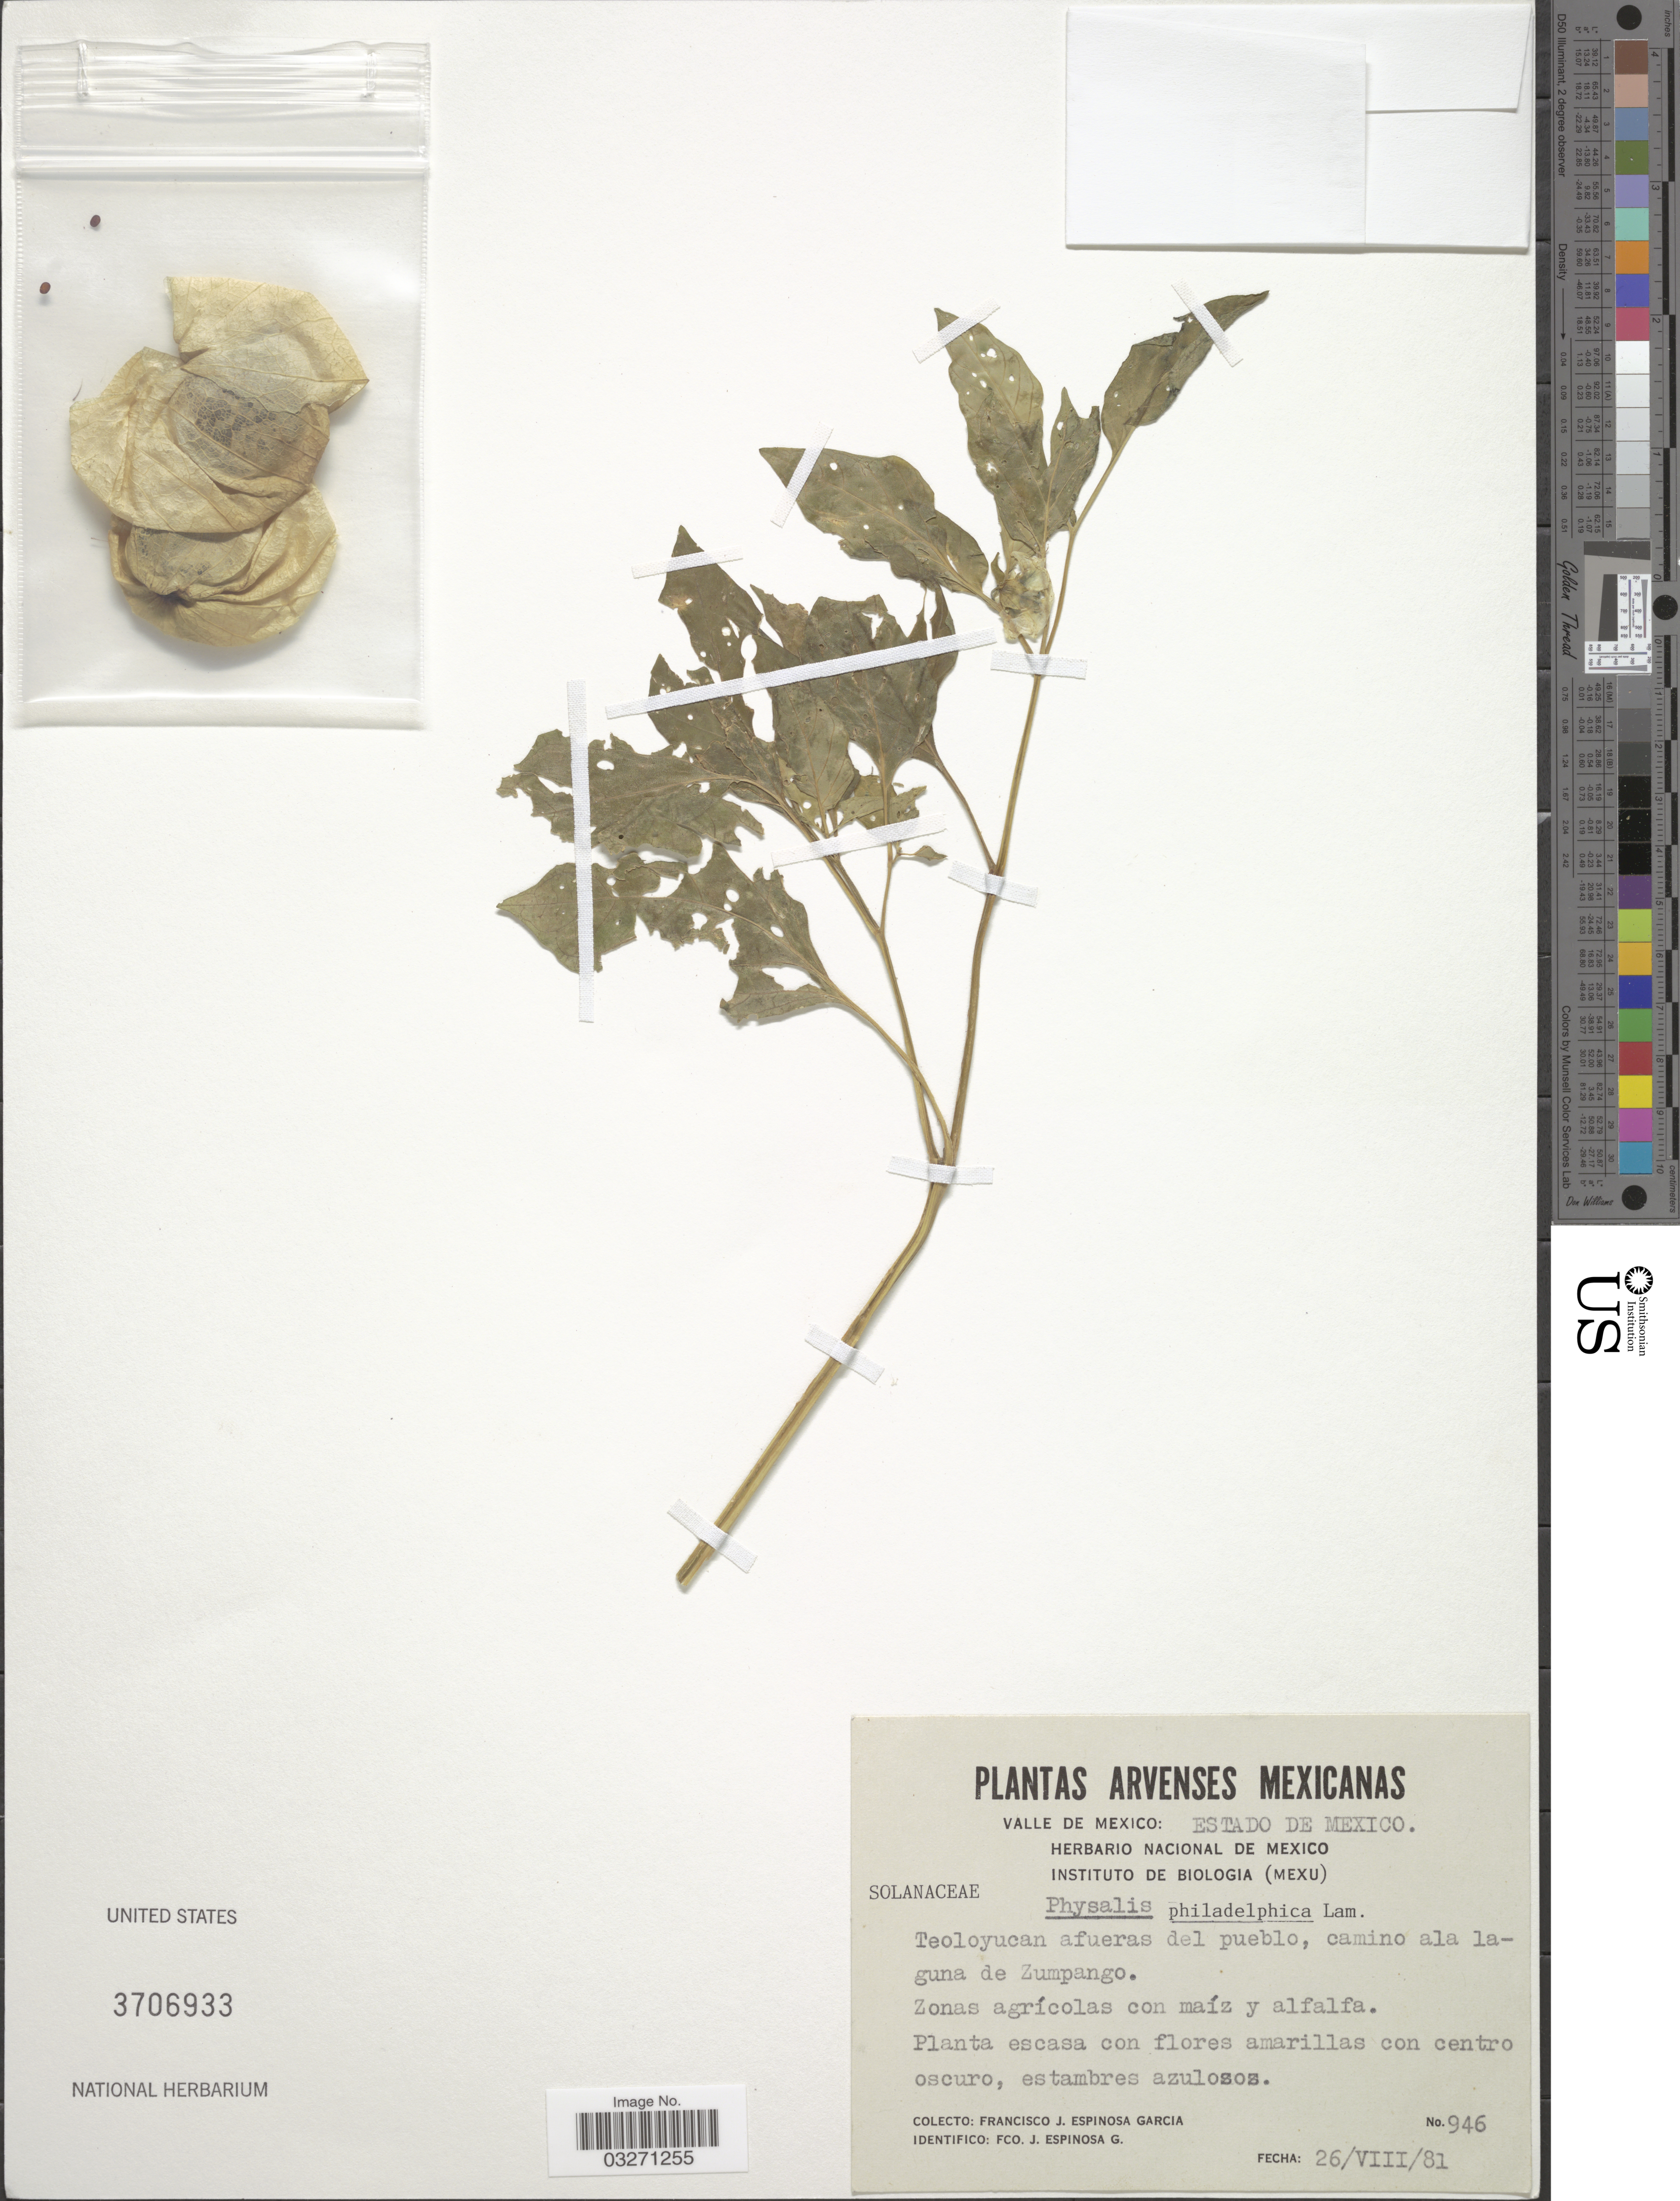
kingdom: Plantae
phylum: Tracheophyta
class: Magnoliopsida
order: Solanales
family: Solanaceae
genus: Physalis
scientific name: Physalis philadelphica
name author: Lam.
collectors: F. Garcia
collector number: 946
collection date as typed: Transcribed d/m/y: 26/8/81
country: Mexico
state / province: México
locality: Valle de Mexico, Teoloyucan afueras del pueblo, camino ala laguna de Zumpango.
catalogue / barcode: US 3706933